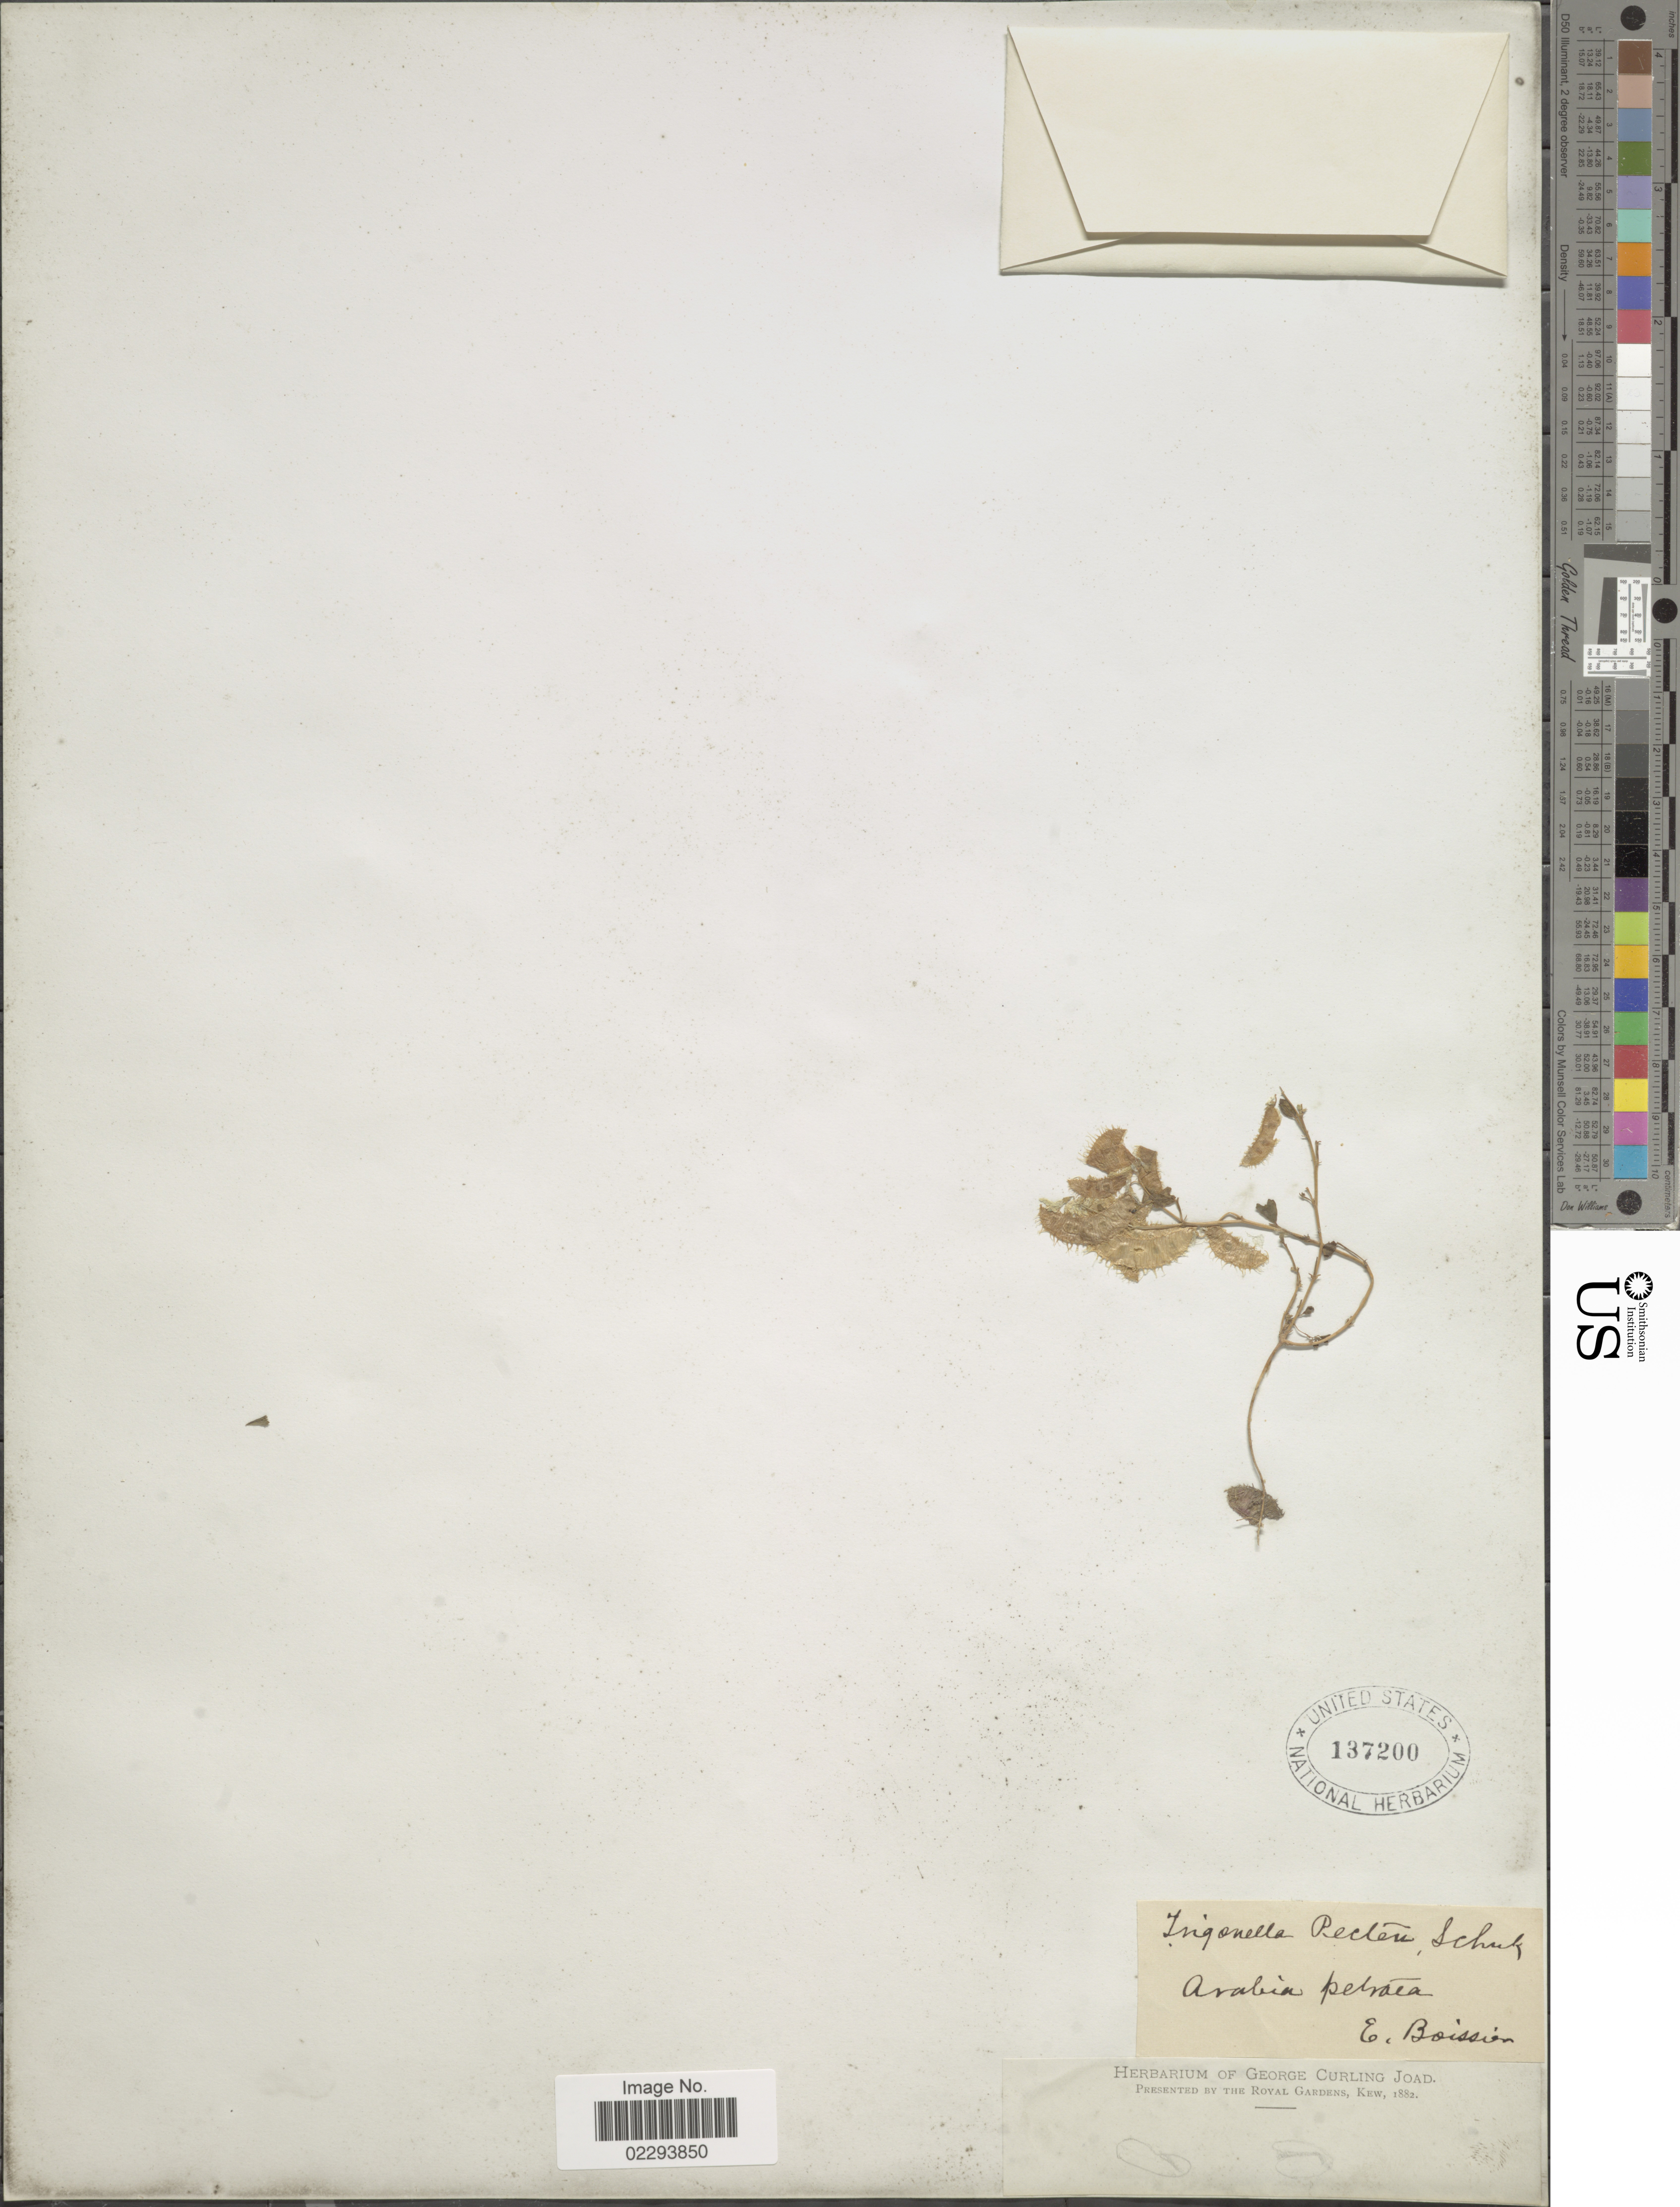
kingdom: Plantae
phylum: Tracheophyta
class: Magnoliopsida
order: Fabales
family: Fabaceae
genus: Medicago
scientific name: Medicago radiata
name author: L.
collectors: P. Boissier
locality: Arabia petraea [interpreted]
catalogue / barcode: US 137200